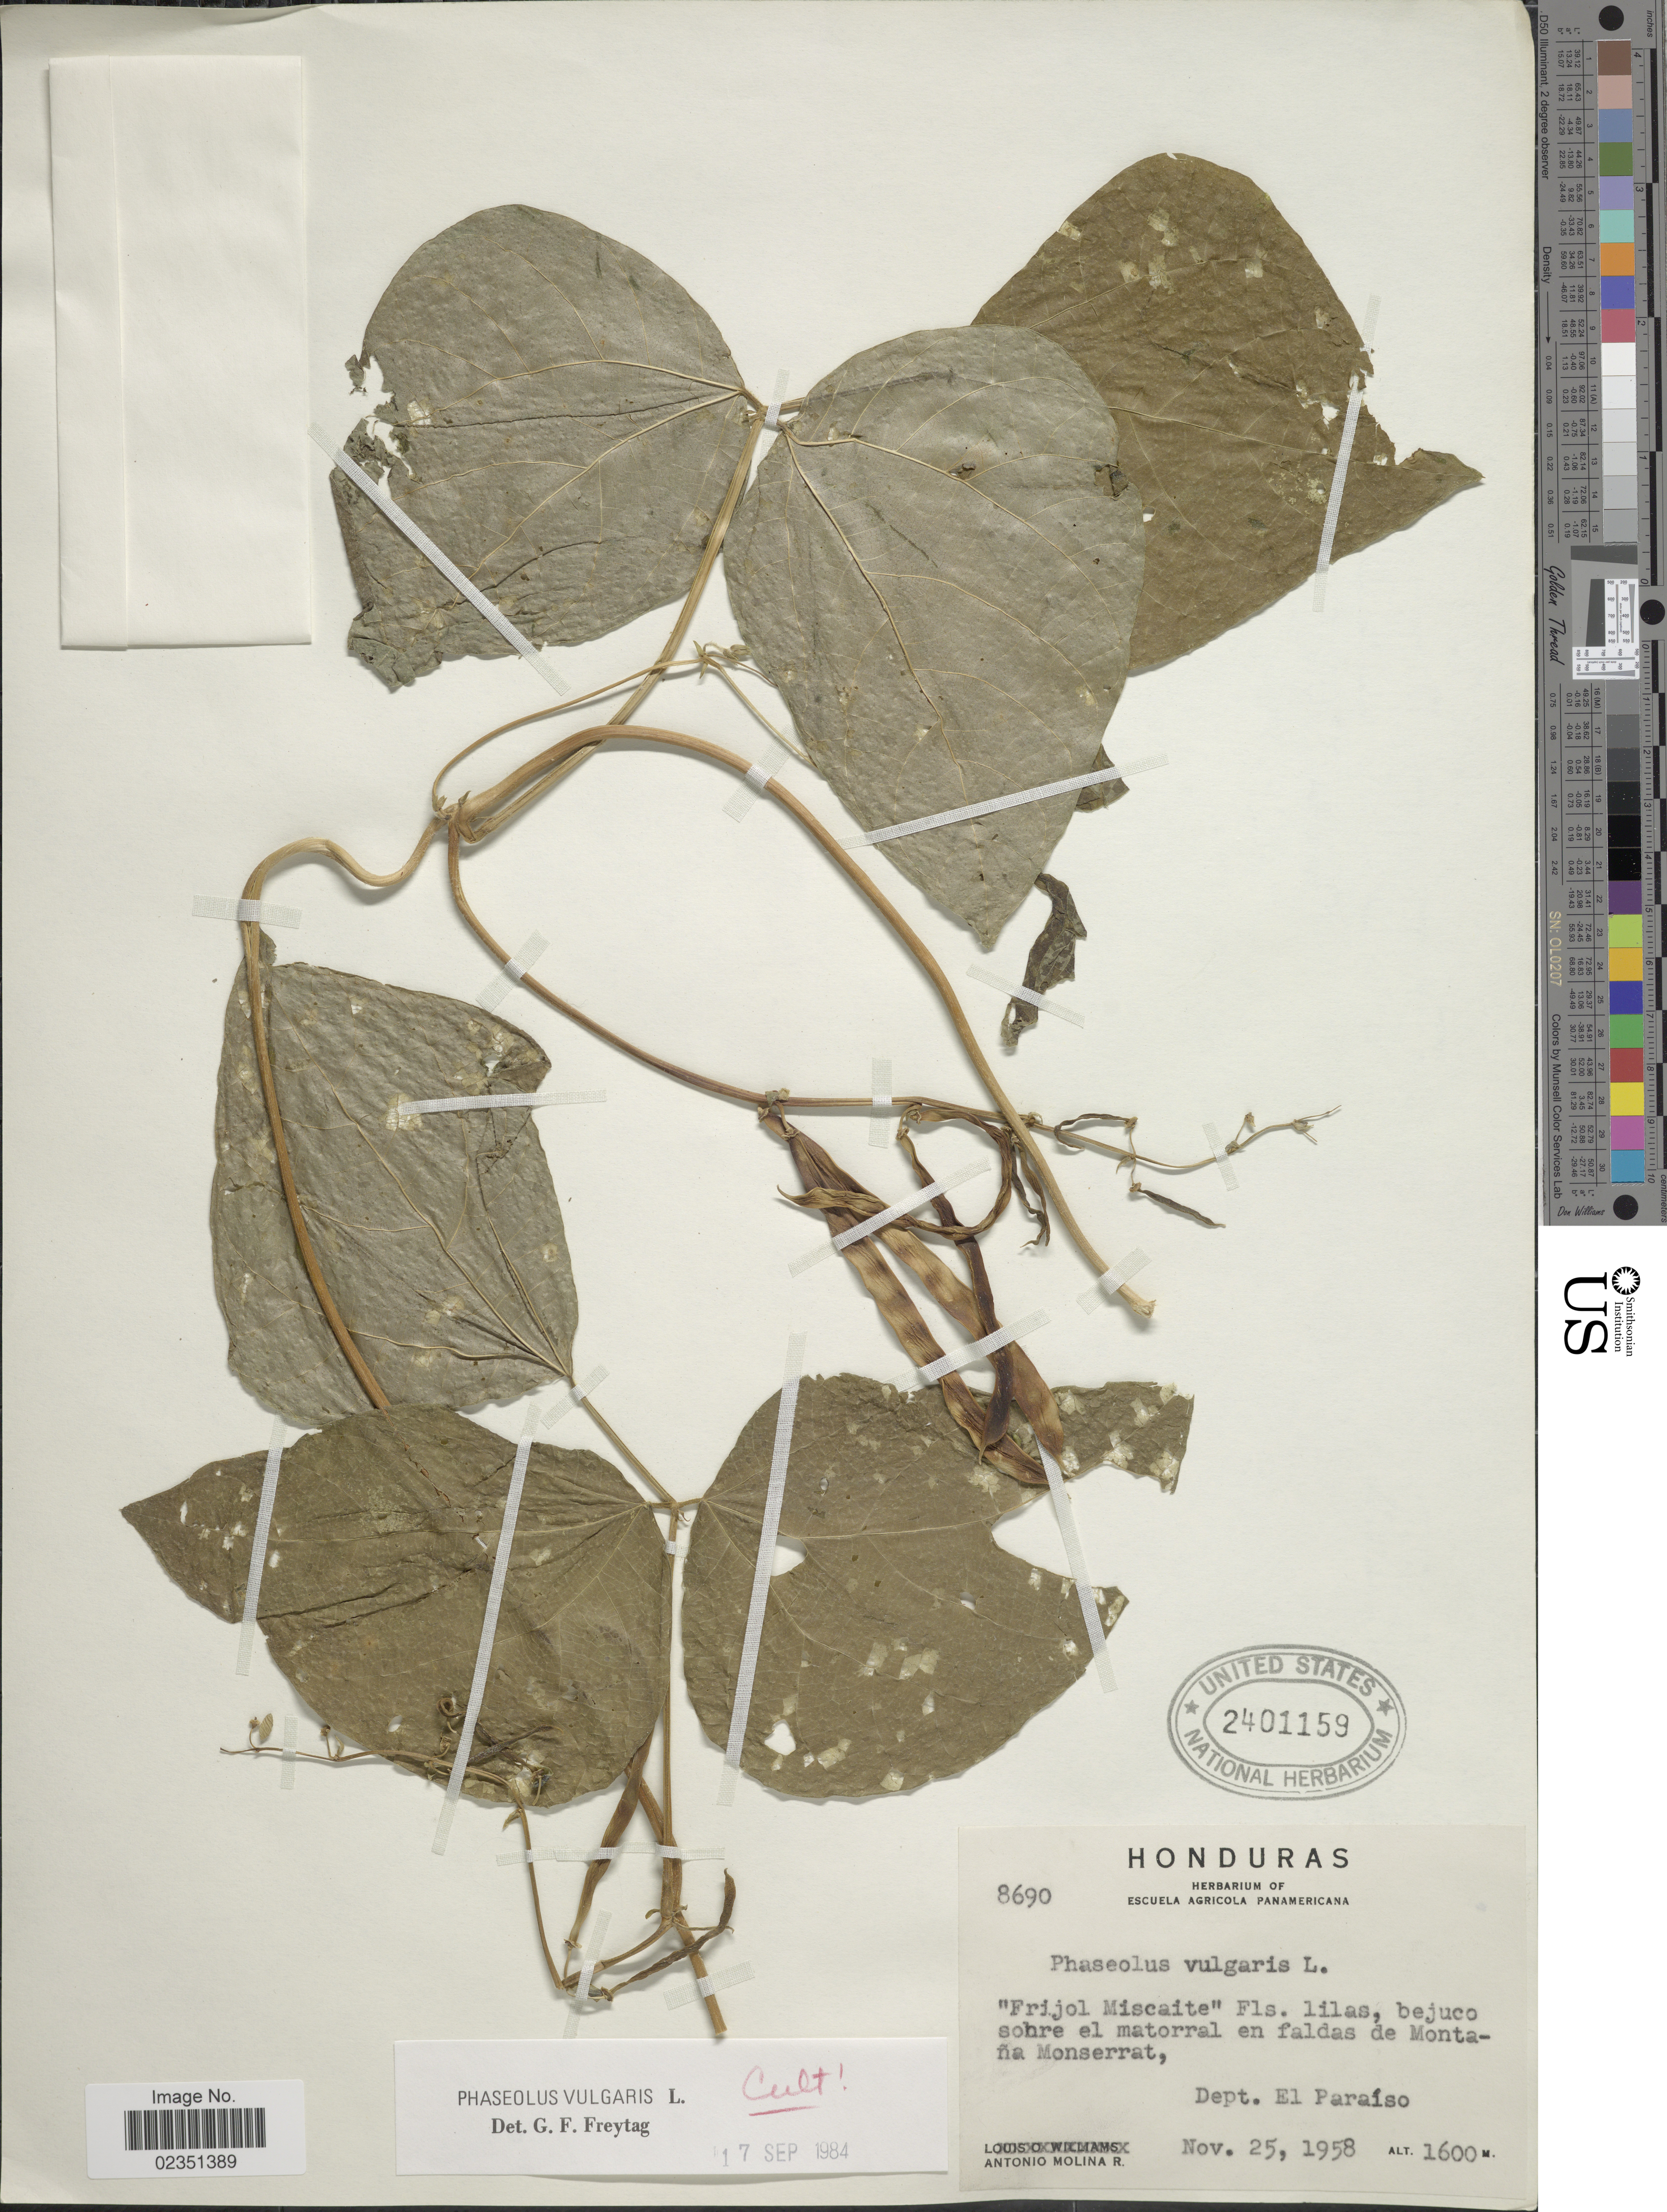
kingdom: Plantae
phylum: Tracheophyta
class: Magnoliopsida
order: Fabales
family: Fabaceae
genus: Phaseolus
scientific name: Phaseolus vulgaris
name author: L.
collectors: A. Molina R.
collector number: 8690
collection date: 1958-11-25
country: Honduras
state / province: El Paraíso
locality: Bejuco sobre el matorral en faldas de Montana Monserrat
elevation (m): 1600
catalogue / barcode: US 2401159